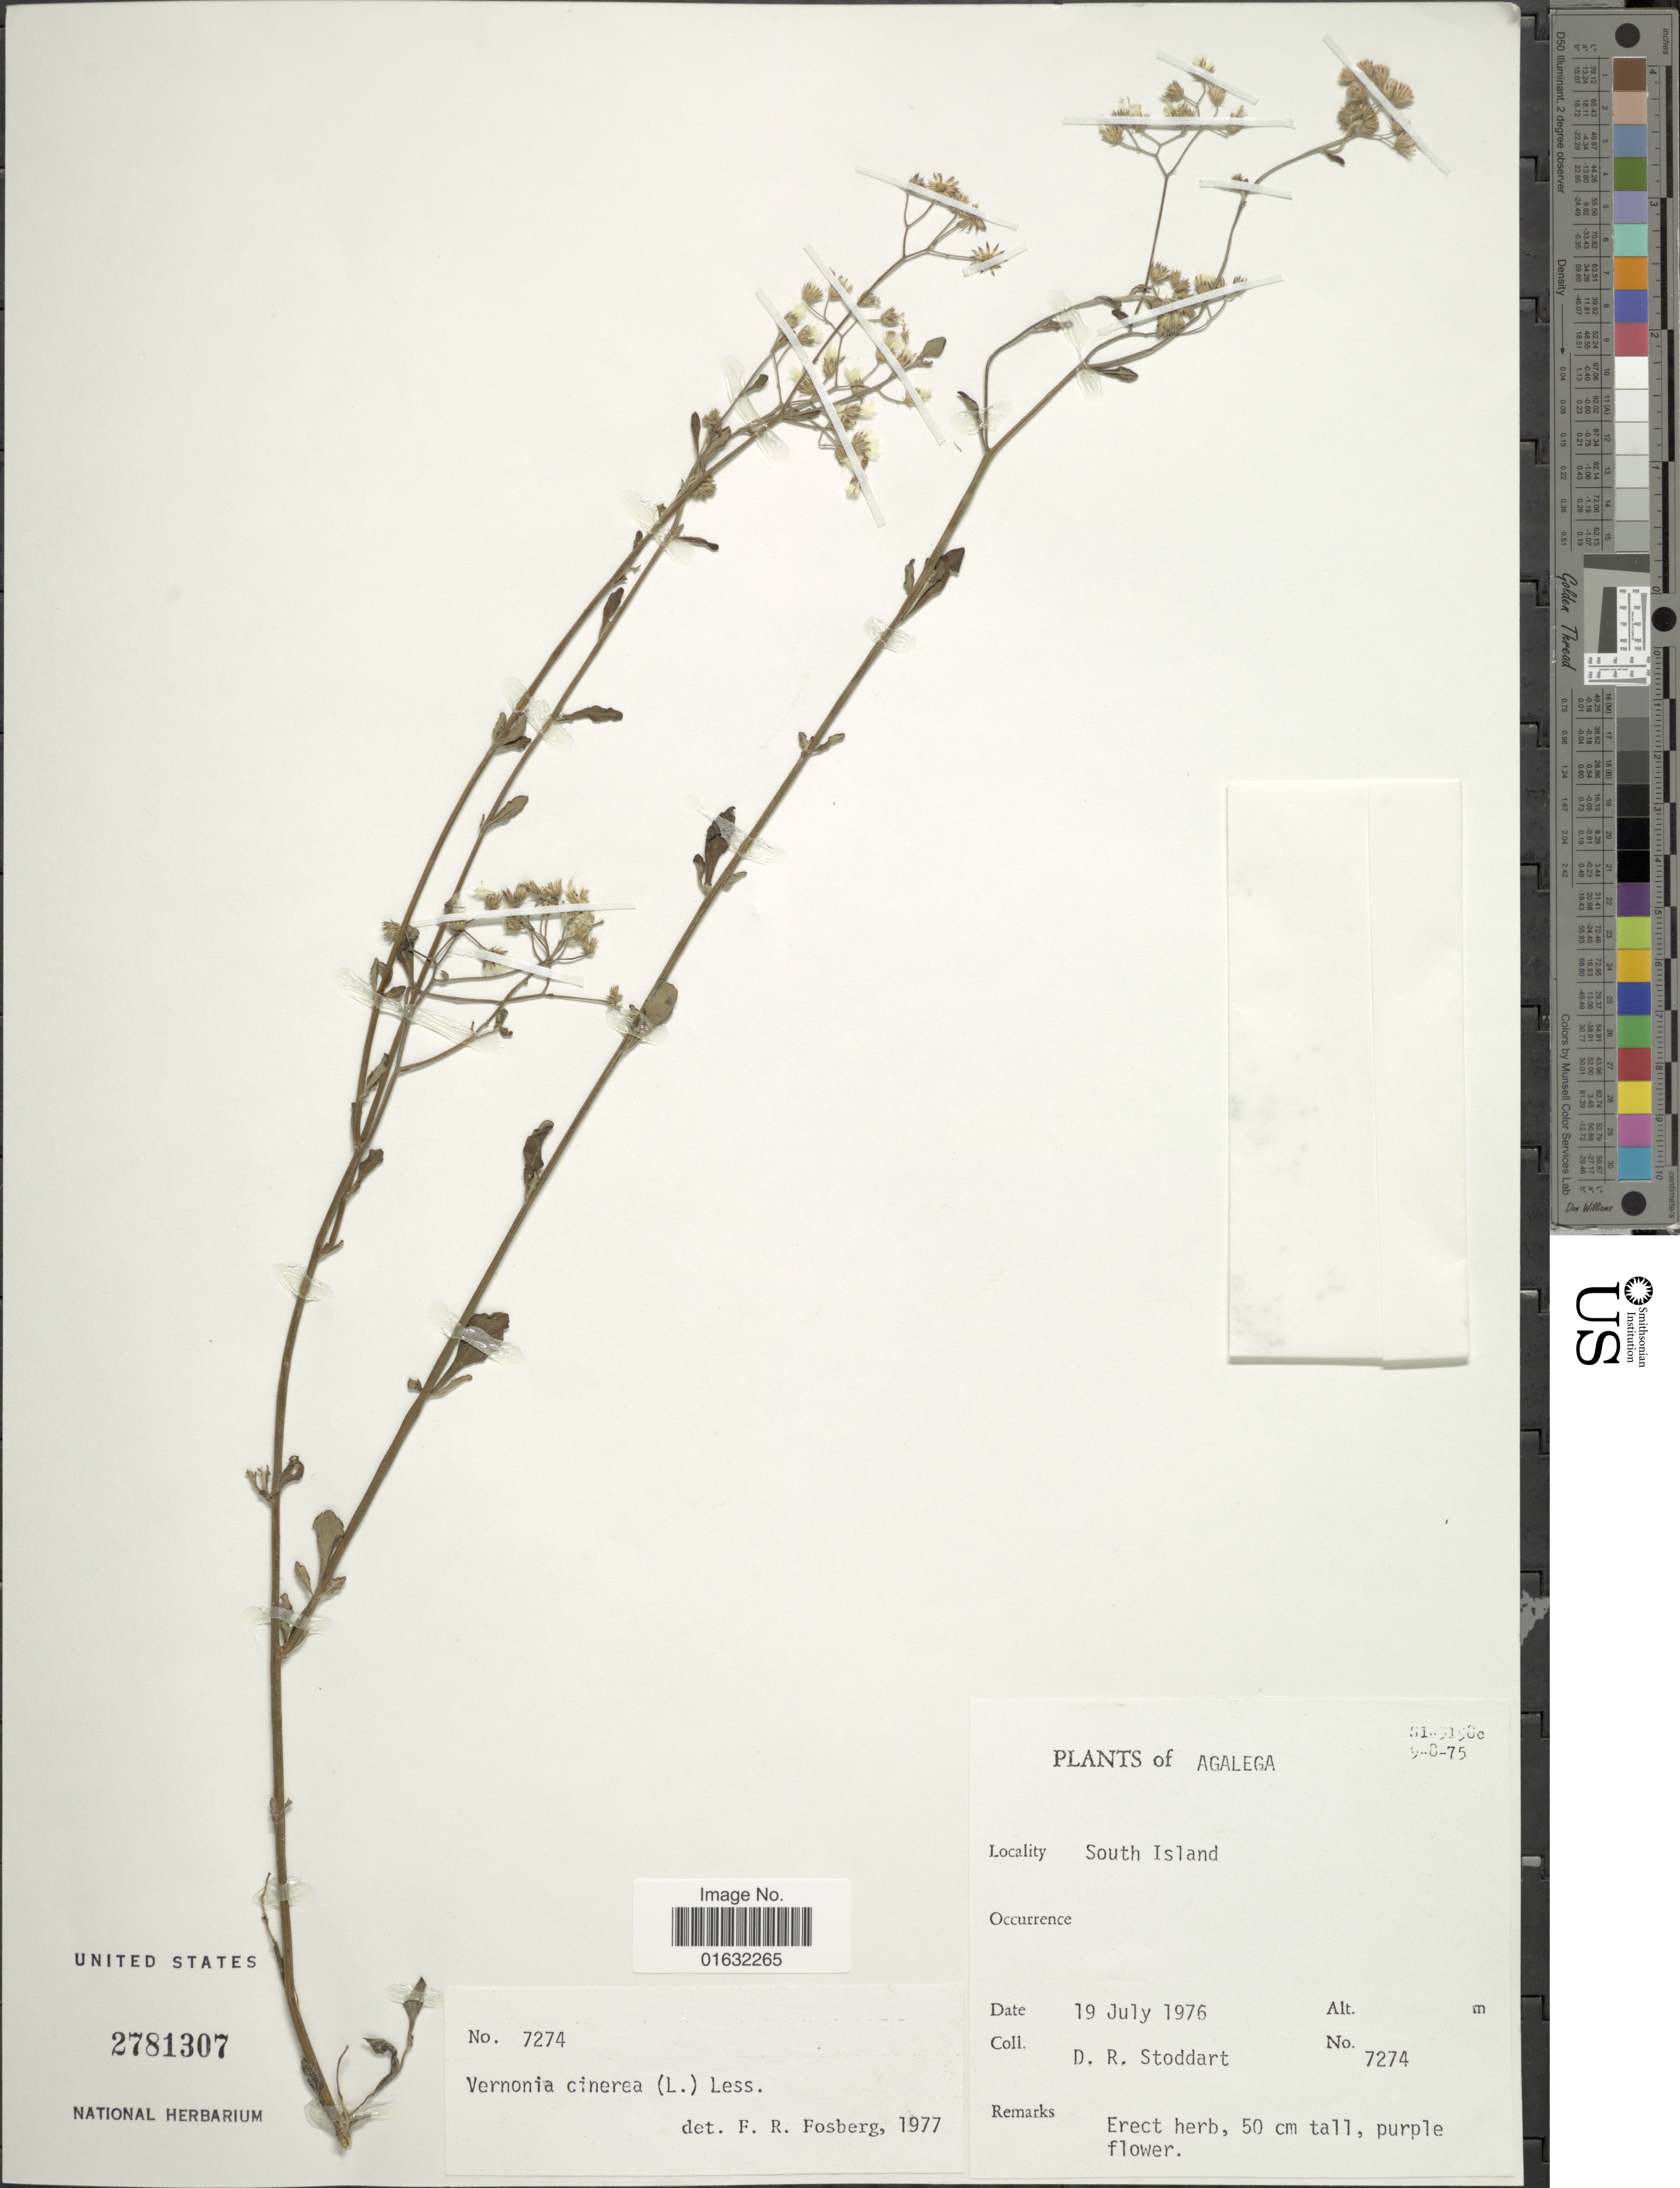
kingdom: Plantae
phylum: Tracheophyta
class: Magnoliopsida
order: Asterales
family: Asteraceae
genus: Cyanthillium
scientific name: Cyanthillium cinereum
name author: (L.) H. Rob.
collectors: D. R. Stoddart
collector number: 7274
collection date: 1976-07-19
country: Mauritius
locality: Agalega, South Island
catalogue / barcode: US 2781307